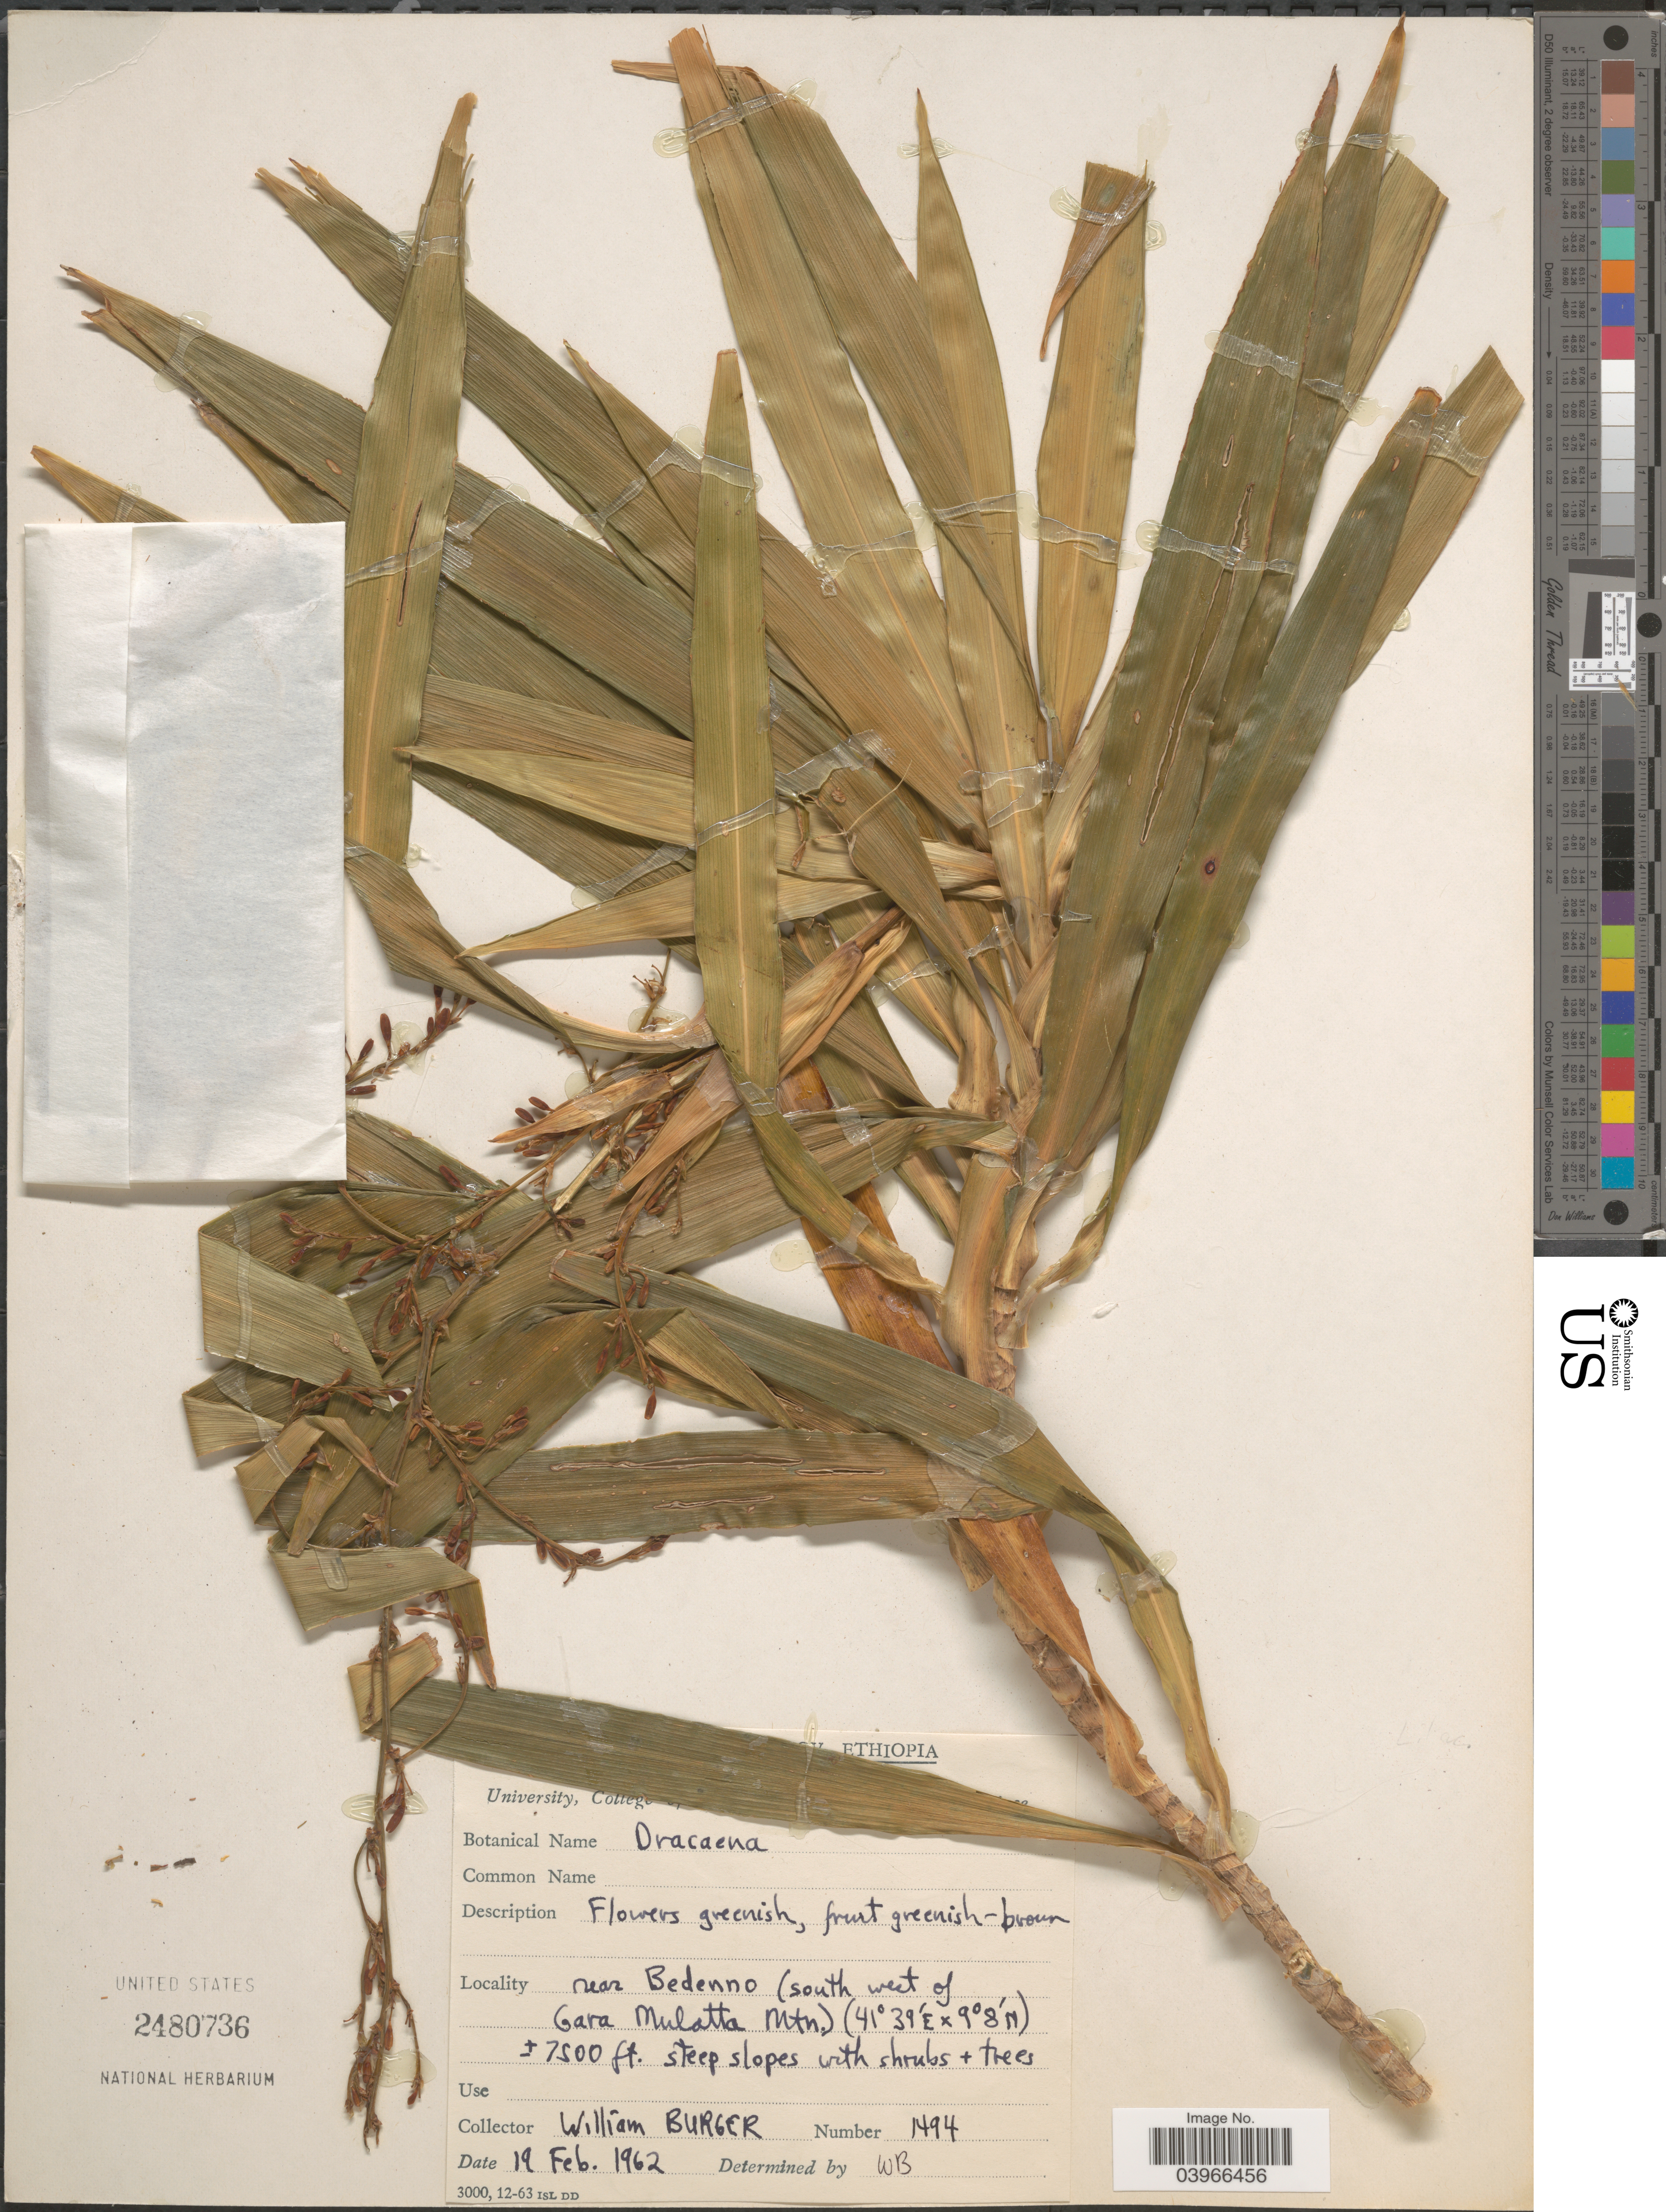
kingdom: Plantae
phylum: Tracheophyta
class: Liliopsida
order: Asparagales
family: Asparagaceae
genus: Dracaena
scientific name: Dracaena sp.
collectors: W. Burger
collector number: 1494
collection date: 1962-02-19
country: Ethiopia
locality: [illegible text]. Near Bedenno (south west of Gara Mullatta Mtn.).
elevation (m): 2286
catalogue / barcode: US 2480736